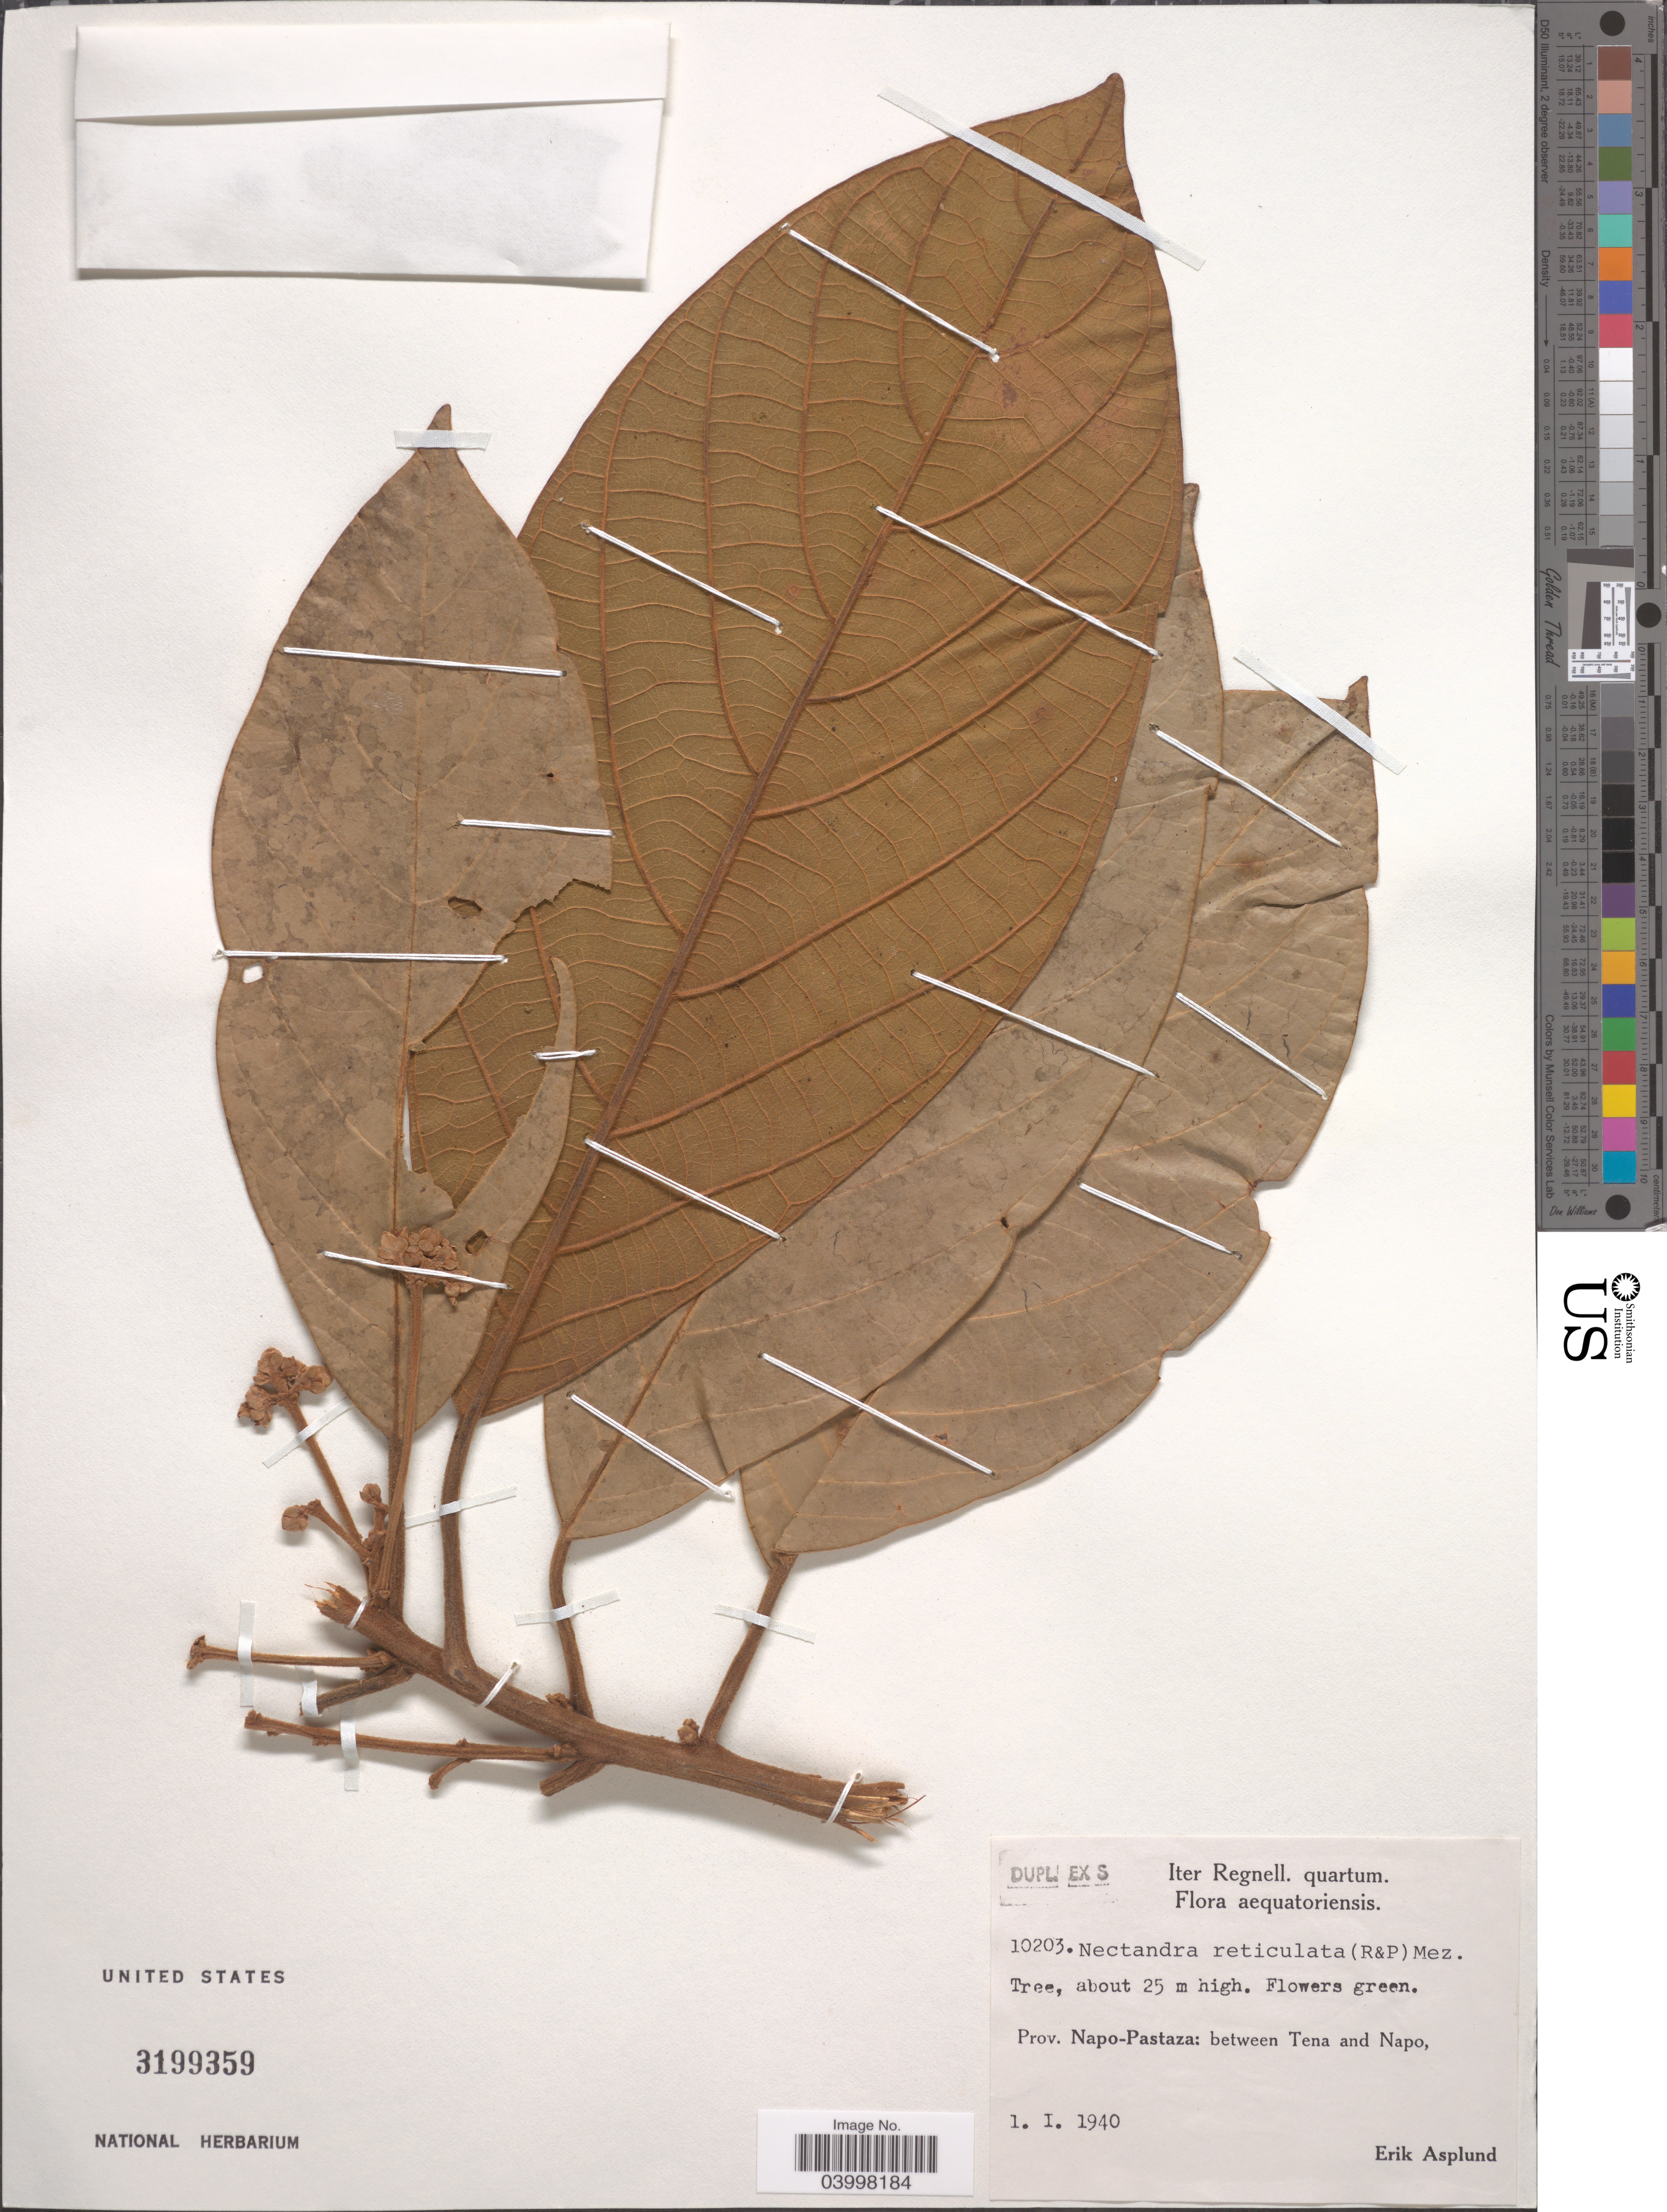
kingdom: Plantae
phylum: Tracheophyta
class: Magnoliopsida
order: Laurales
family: Lauraceae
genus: Nectandra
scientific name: Nectandra reticulata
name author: (Ruiz & Pav.) Mez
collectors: E. Asplund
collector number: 10203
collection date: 1940-01-01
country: Ecuador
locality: Prov. Napo-Pastaza: between Tena and Napo.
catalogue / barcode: US 3199359